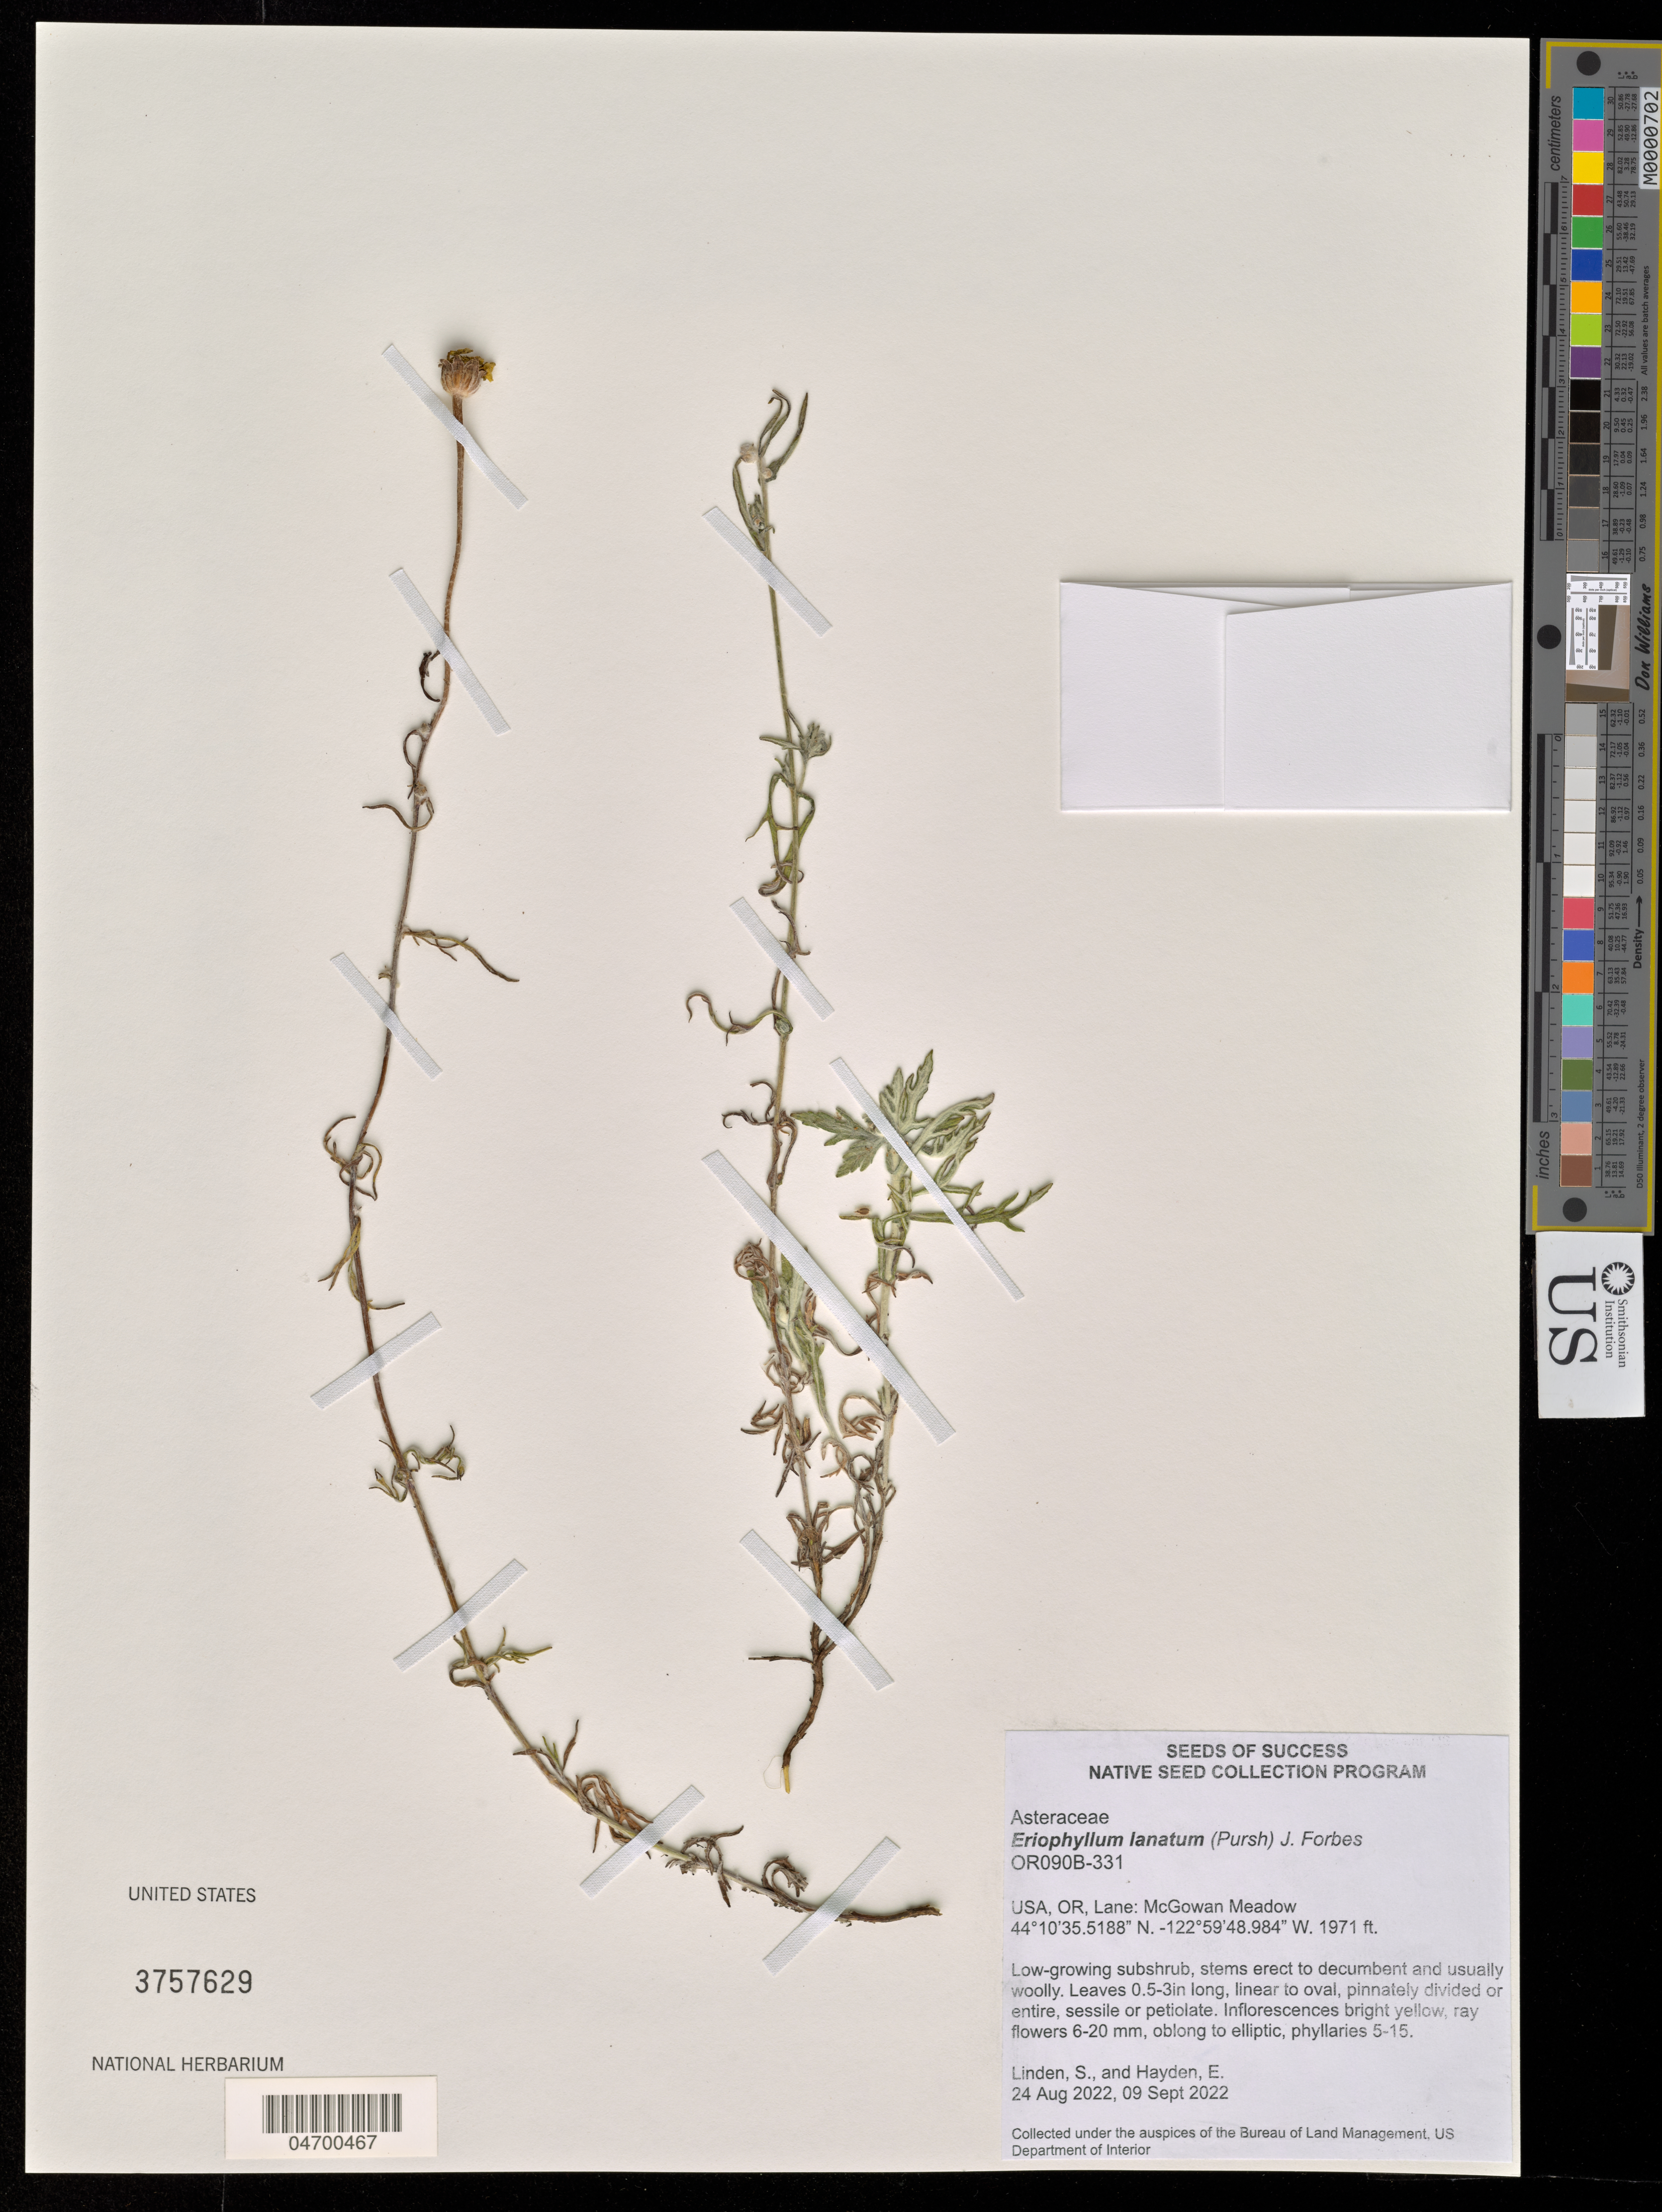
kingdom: Plantae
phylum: Tracheophyta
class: Magnoliopsida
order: Asterales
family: Asteraceae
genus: Eriophyllum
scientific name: Eriophyllum lanatum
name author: (Pursh) J. Forbes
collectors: S. Linden & E. Hayden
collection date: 2022-08-24/2022-09-09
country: United States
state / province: Oregon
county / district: Lane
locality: OR, Lane: McGowan Meadow.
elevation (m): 601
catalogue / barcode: US 3757629